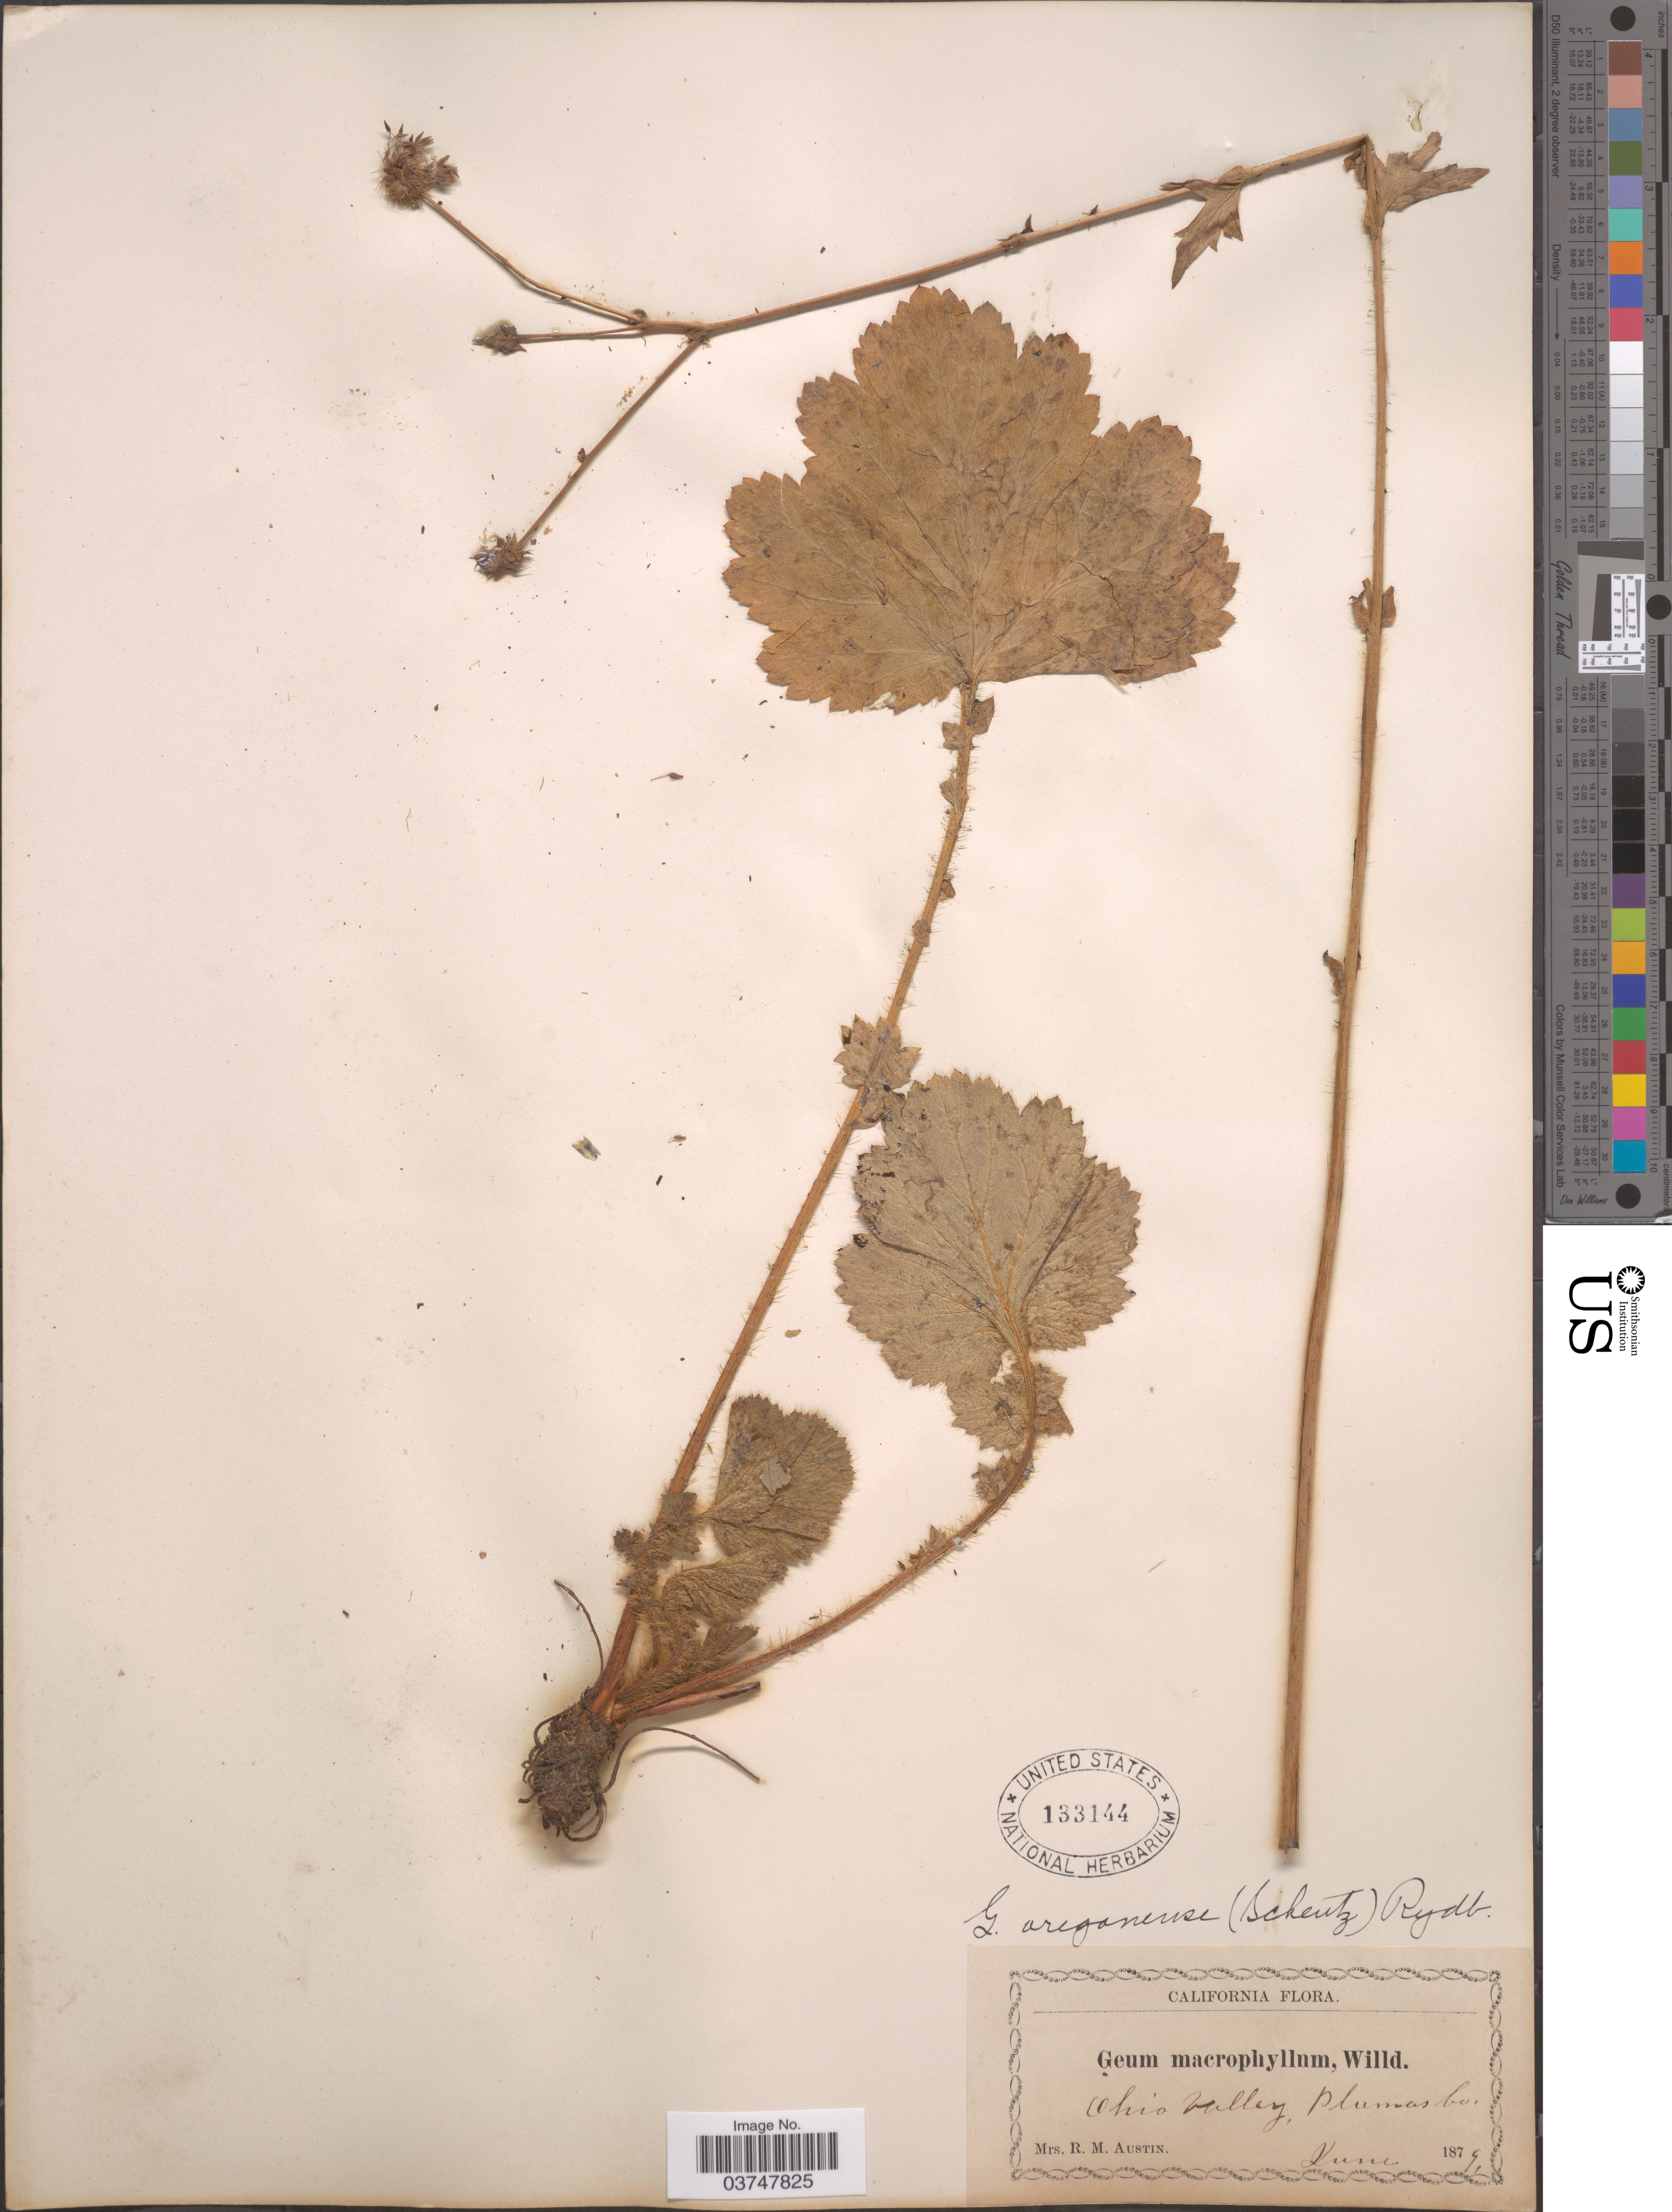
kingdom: Plantae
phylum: Tracheophyta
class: Magnoliopsida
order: Rosales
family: Rosaceae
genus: Geum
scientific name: Geum oregonense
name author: Rydb.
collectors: R. Austin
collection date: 1879-06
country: United States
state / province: California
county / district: Plumas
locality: Ohio Valley, Plumas Co.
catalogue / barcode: US 133144